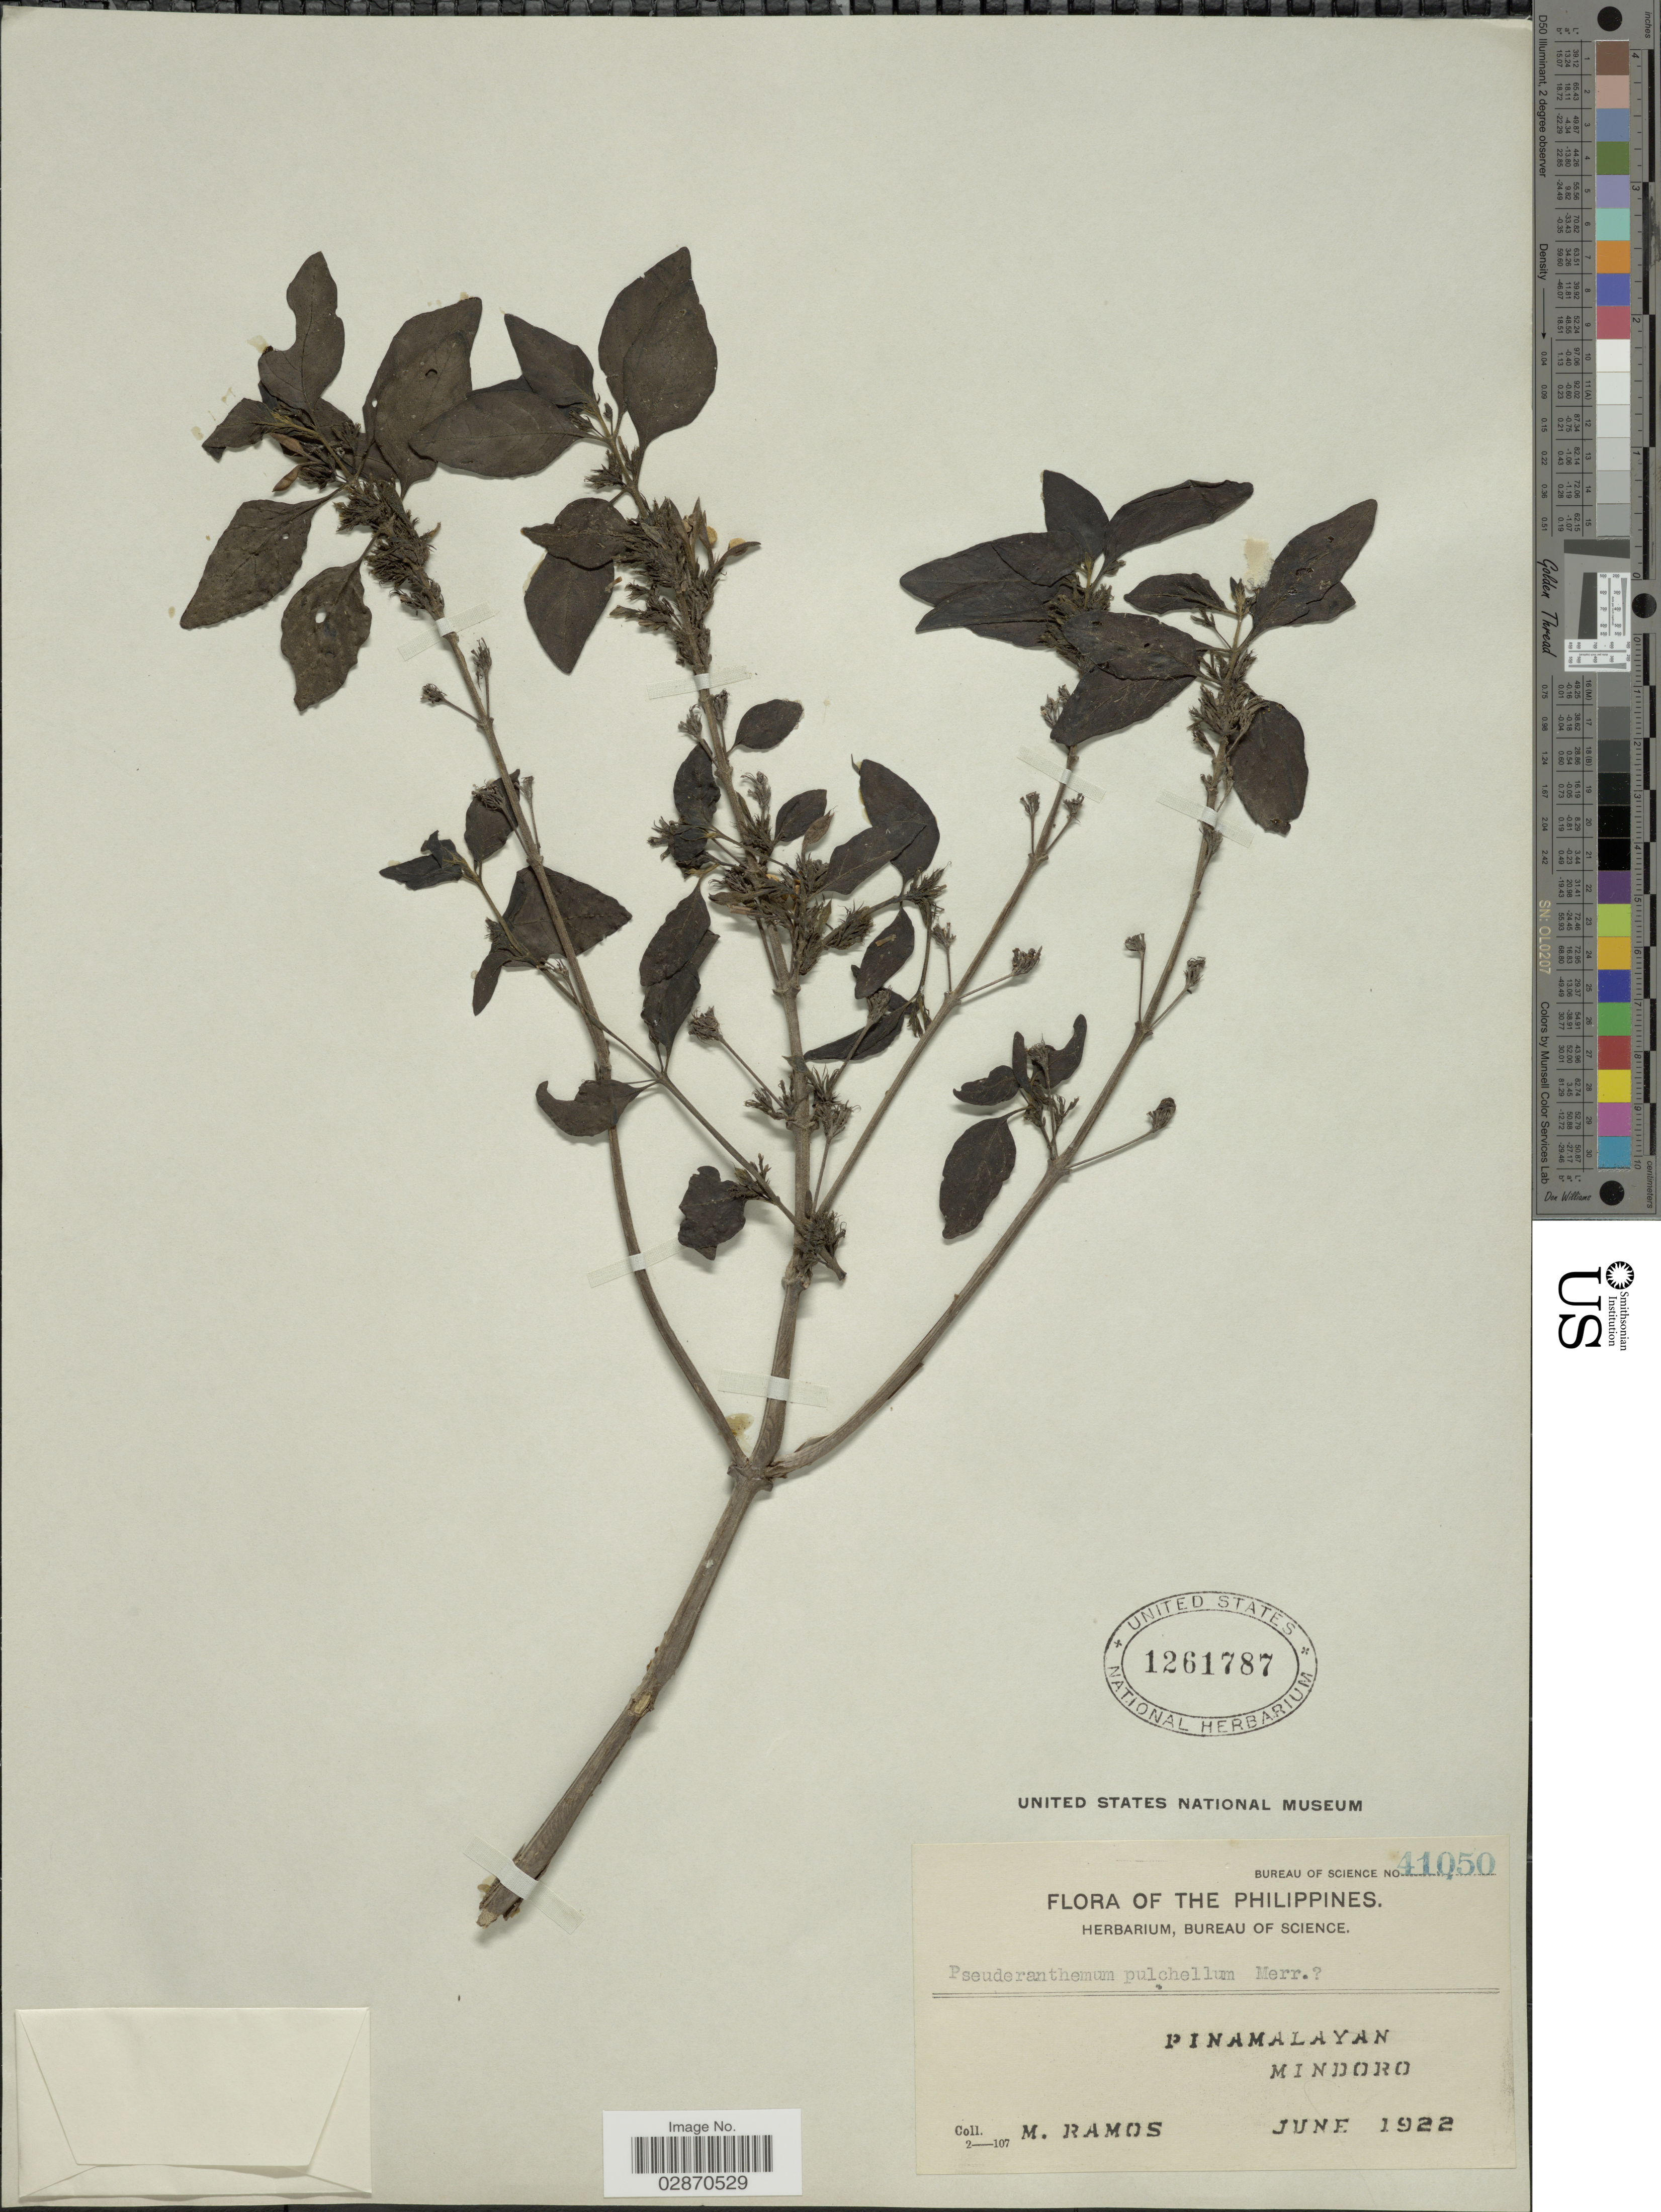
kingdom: Plantae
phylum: Tracheophyta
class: Magnoliopsida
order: Lamiales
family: Acanthaceae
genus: Pseuderanthemum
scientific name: Pseuderanthemum pulchellum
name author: (Andrews) Merr.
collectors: M. Ramos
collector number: Bureau of Science 41050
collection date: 1922-06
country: Philippines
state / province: Mimaropa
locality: Pinamalayan, Mindoro.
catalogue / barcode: US 1261787